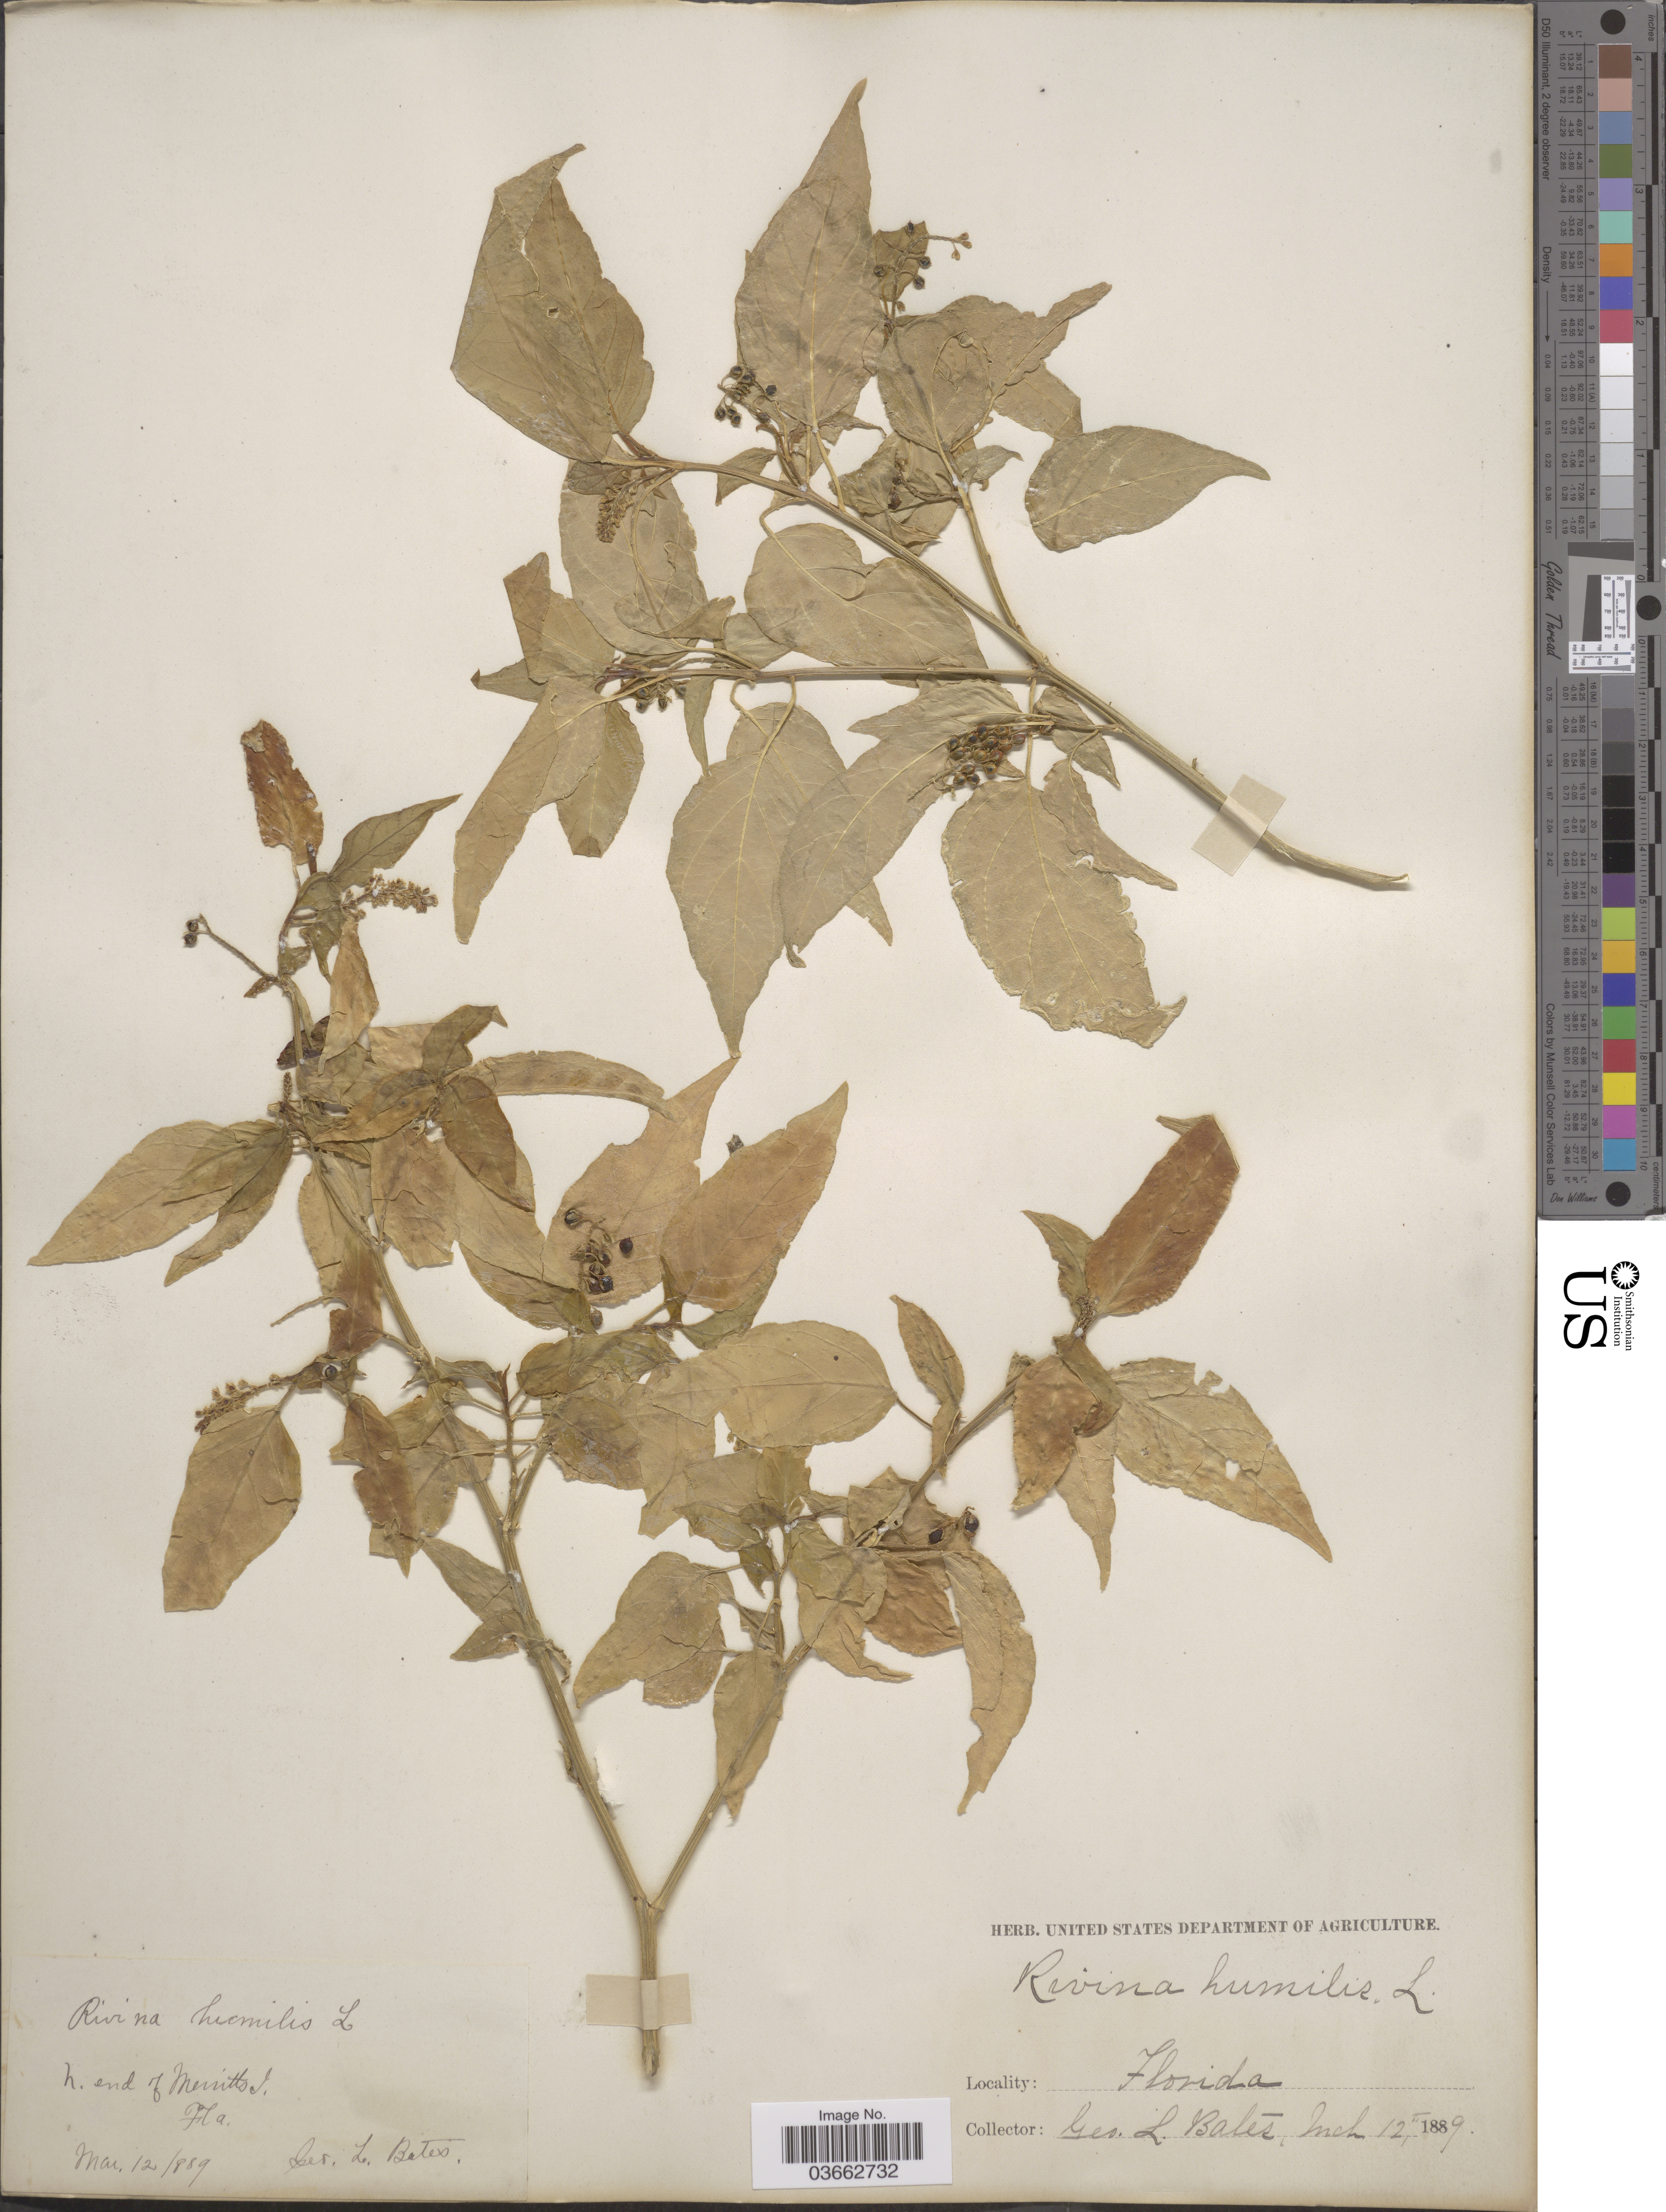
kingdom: Plantae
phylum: Tracheophyta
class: Magnoliopsida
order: Caryophyllales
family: Phytolaccaceae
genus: Rivina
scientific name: Rivina humilis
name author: L.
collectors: G. Bates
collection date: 1889-03-12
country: United States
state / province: Florida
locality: N. end of Merrits I.